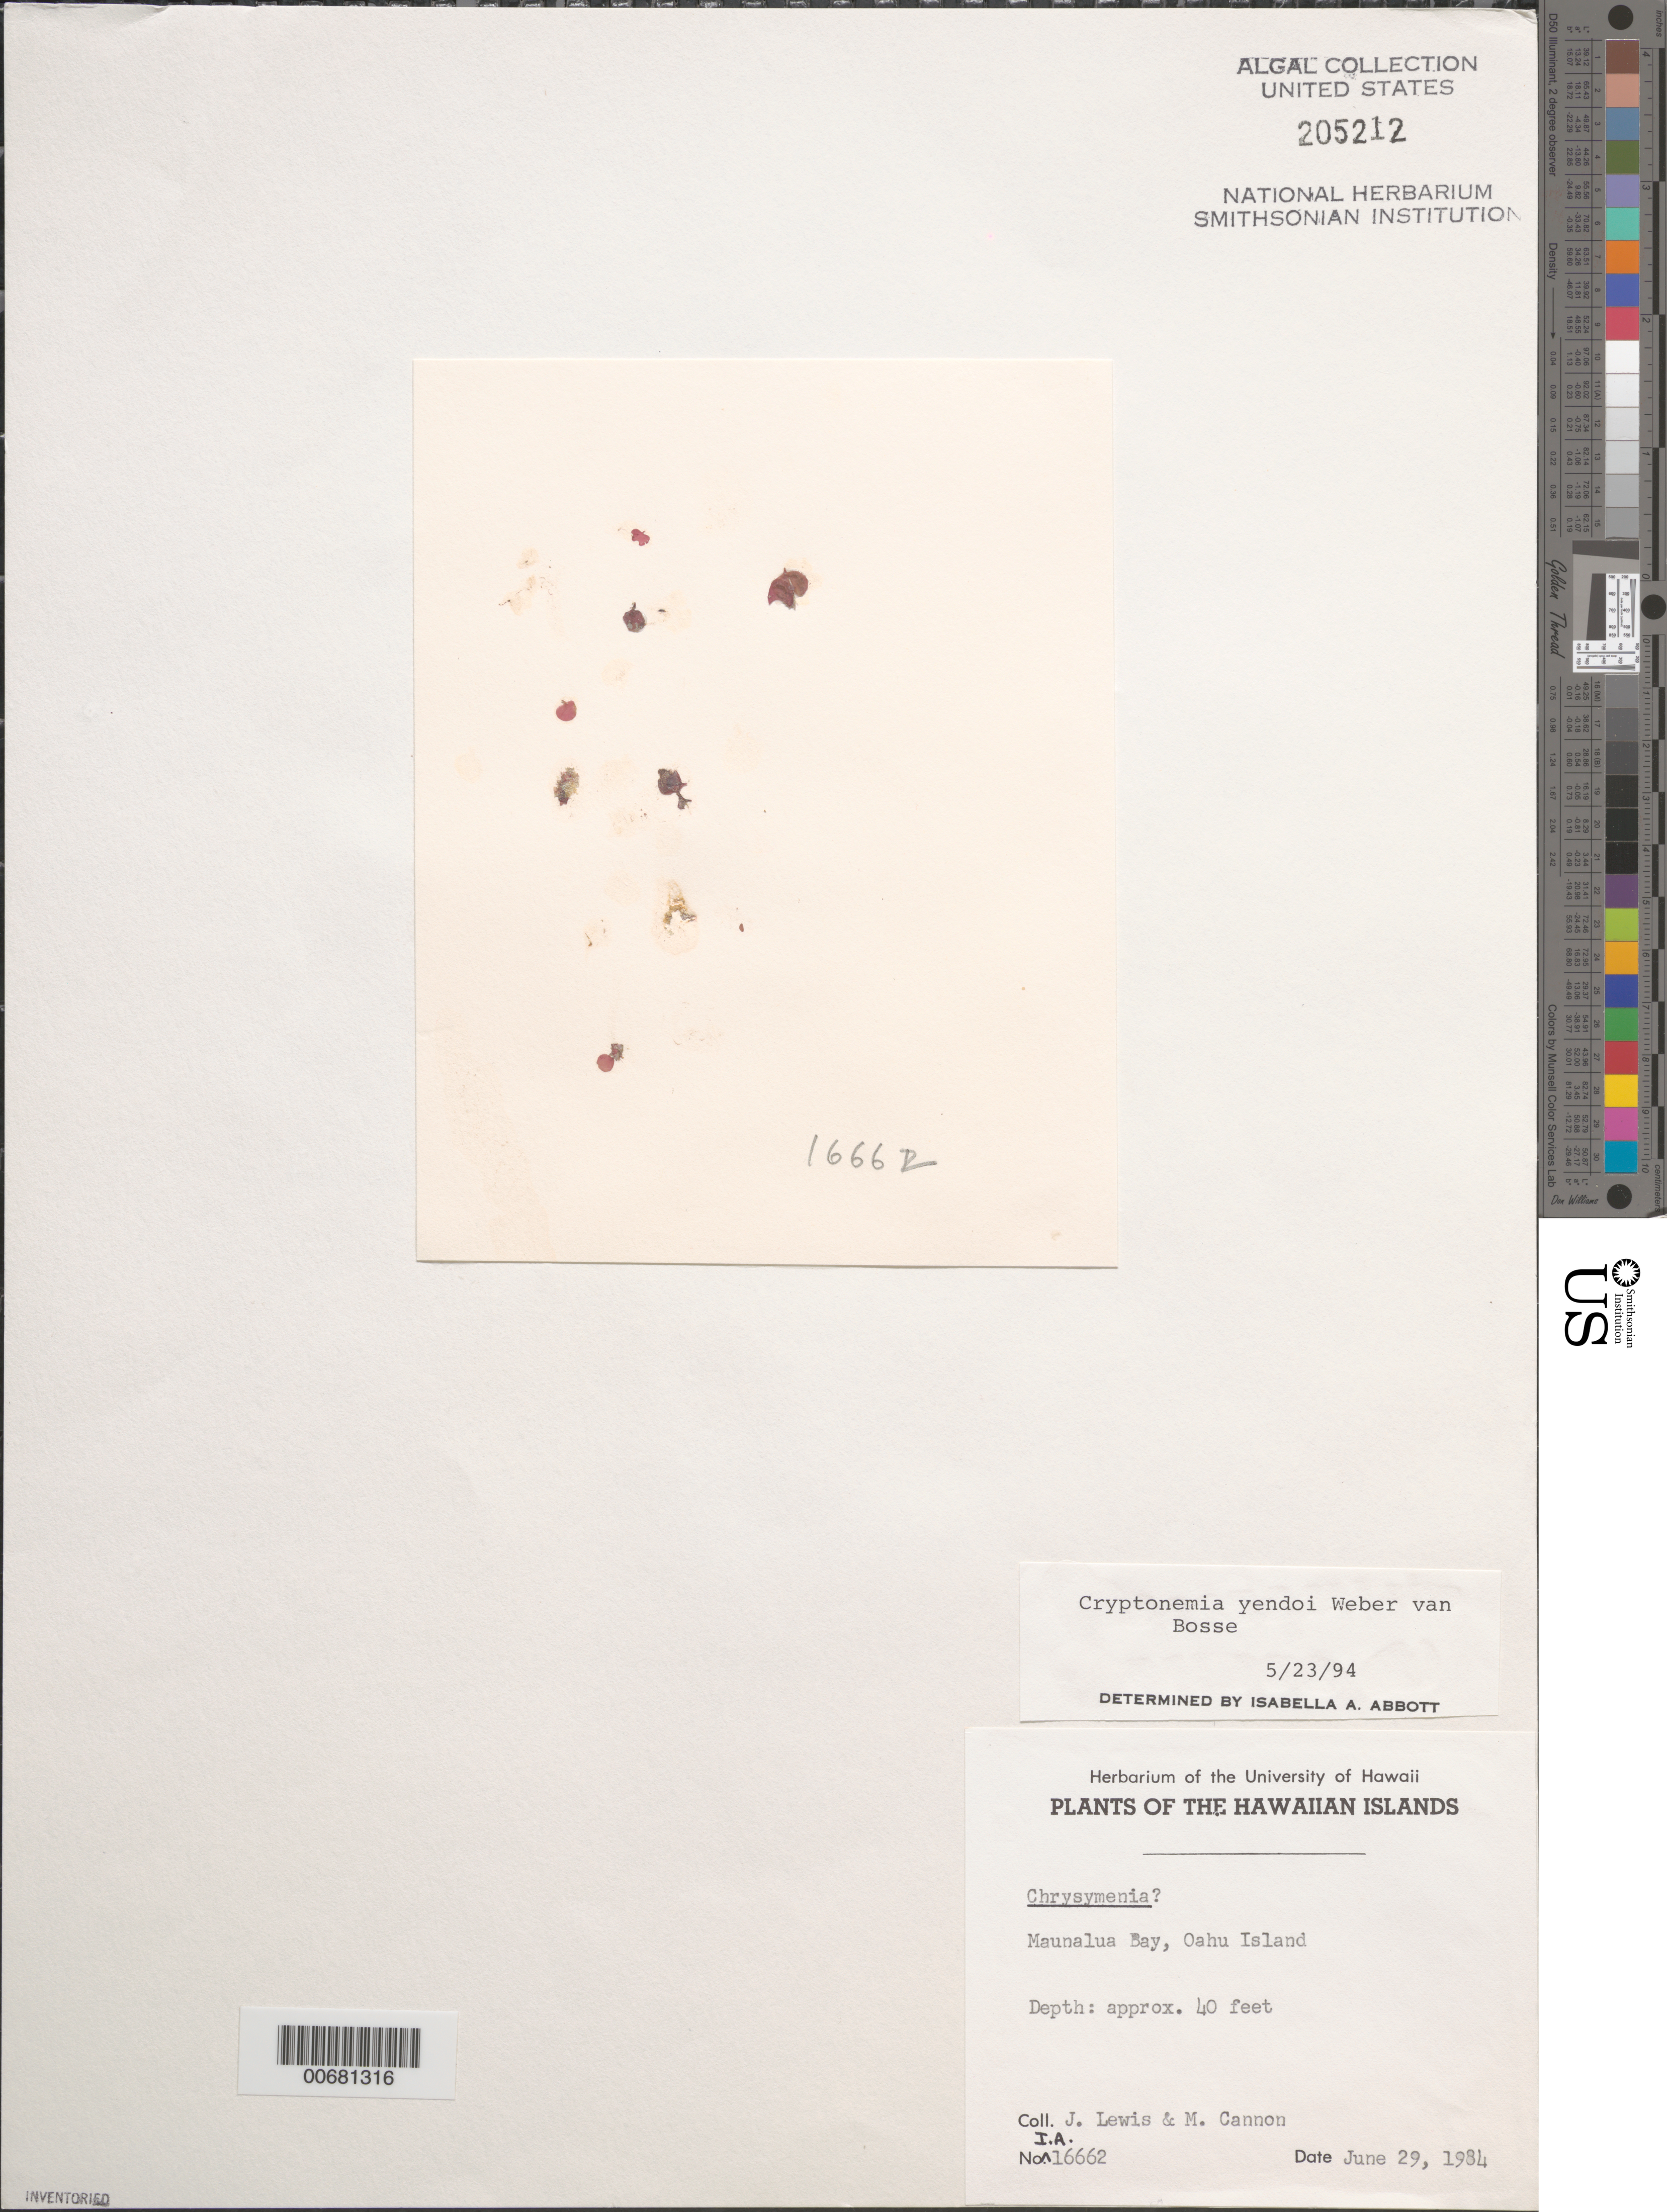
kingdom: Plantae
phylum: Rhodophyta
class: Florideophyceae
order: Halymeniales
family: Halymeniaceae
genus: Cryptonemia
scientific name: Cryptonemia yendoi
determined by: Abbott, Isabella A.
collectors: J. Lewis & M. Cannon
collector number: IAA 16662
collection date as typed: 29 Jun 1984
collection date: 1984-06-29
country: United States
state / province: Hawaii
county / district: Honolulu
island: Oahu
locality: Maunalua Bay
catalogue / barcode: US 205212